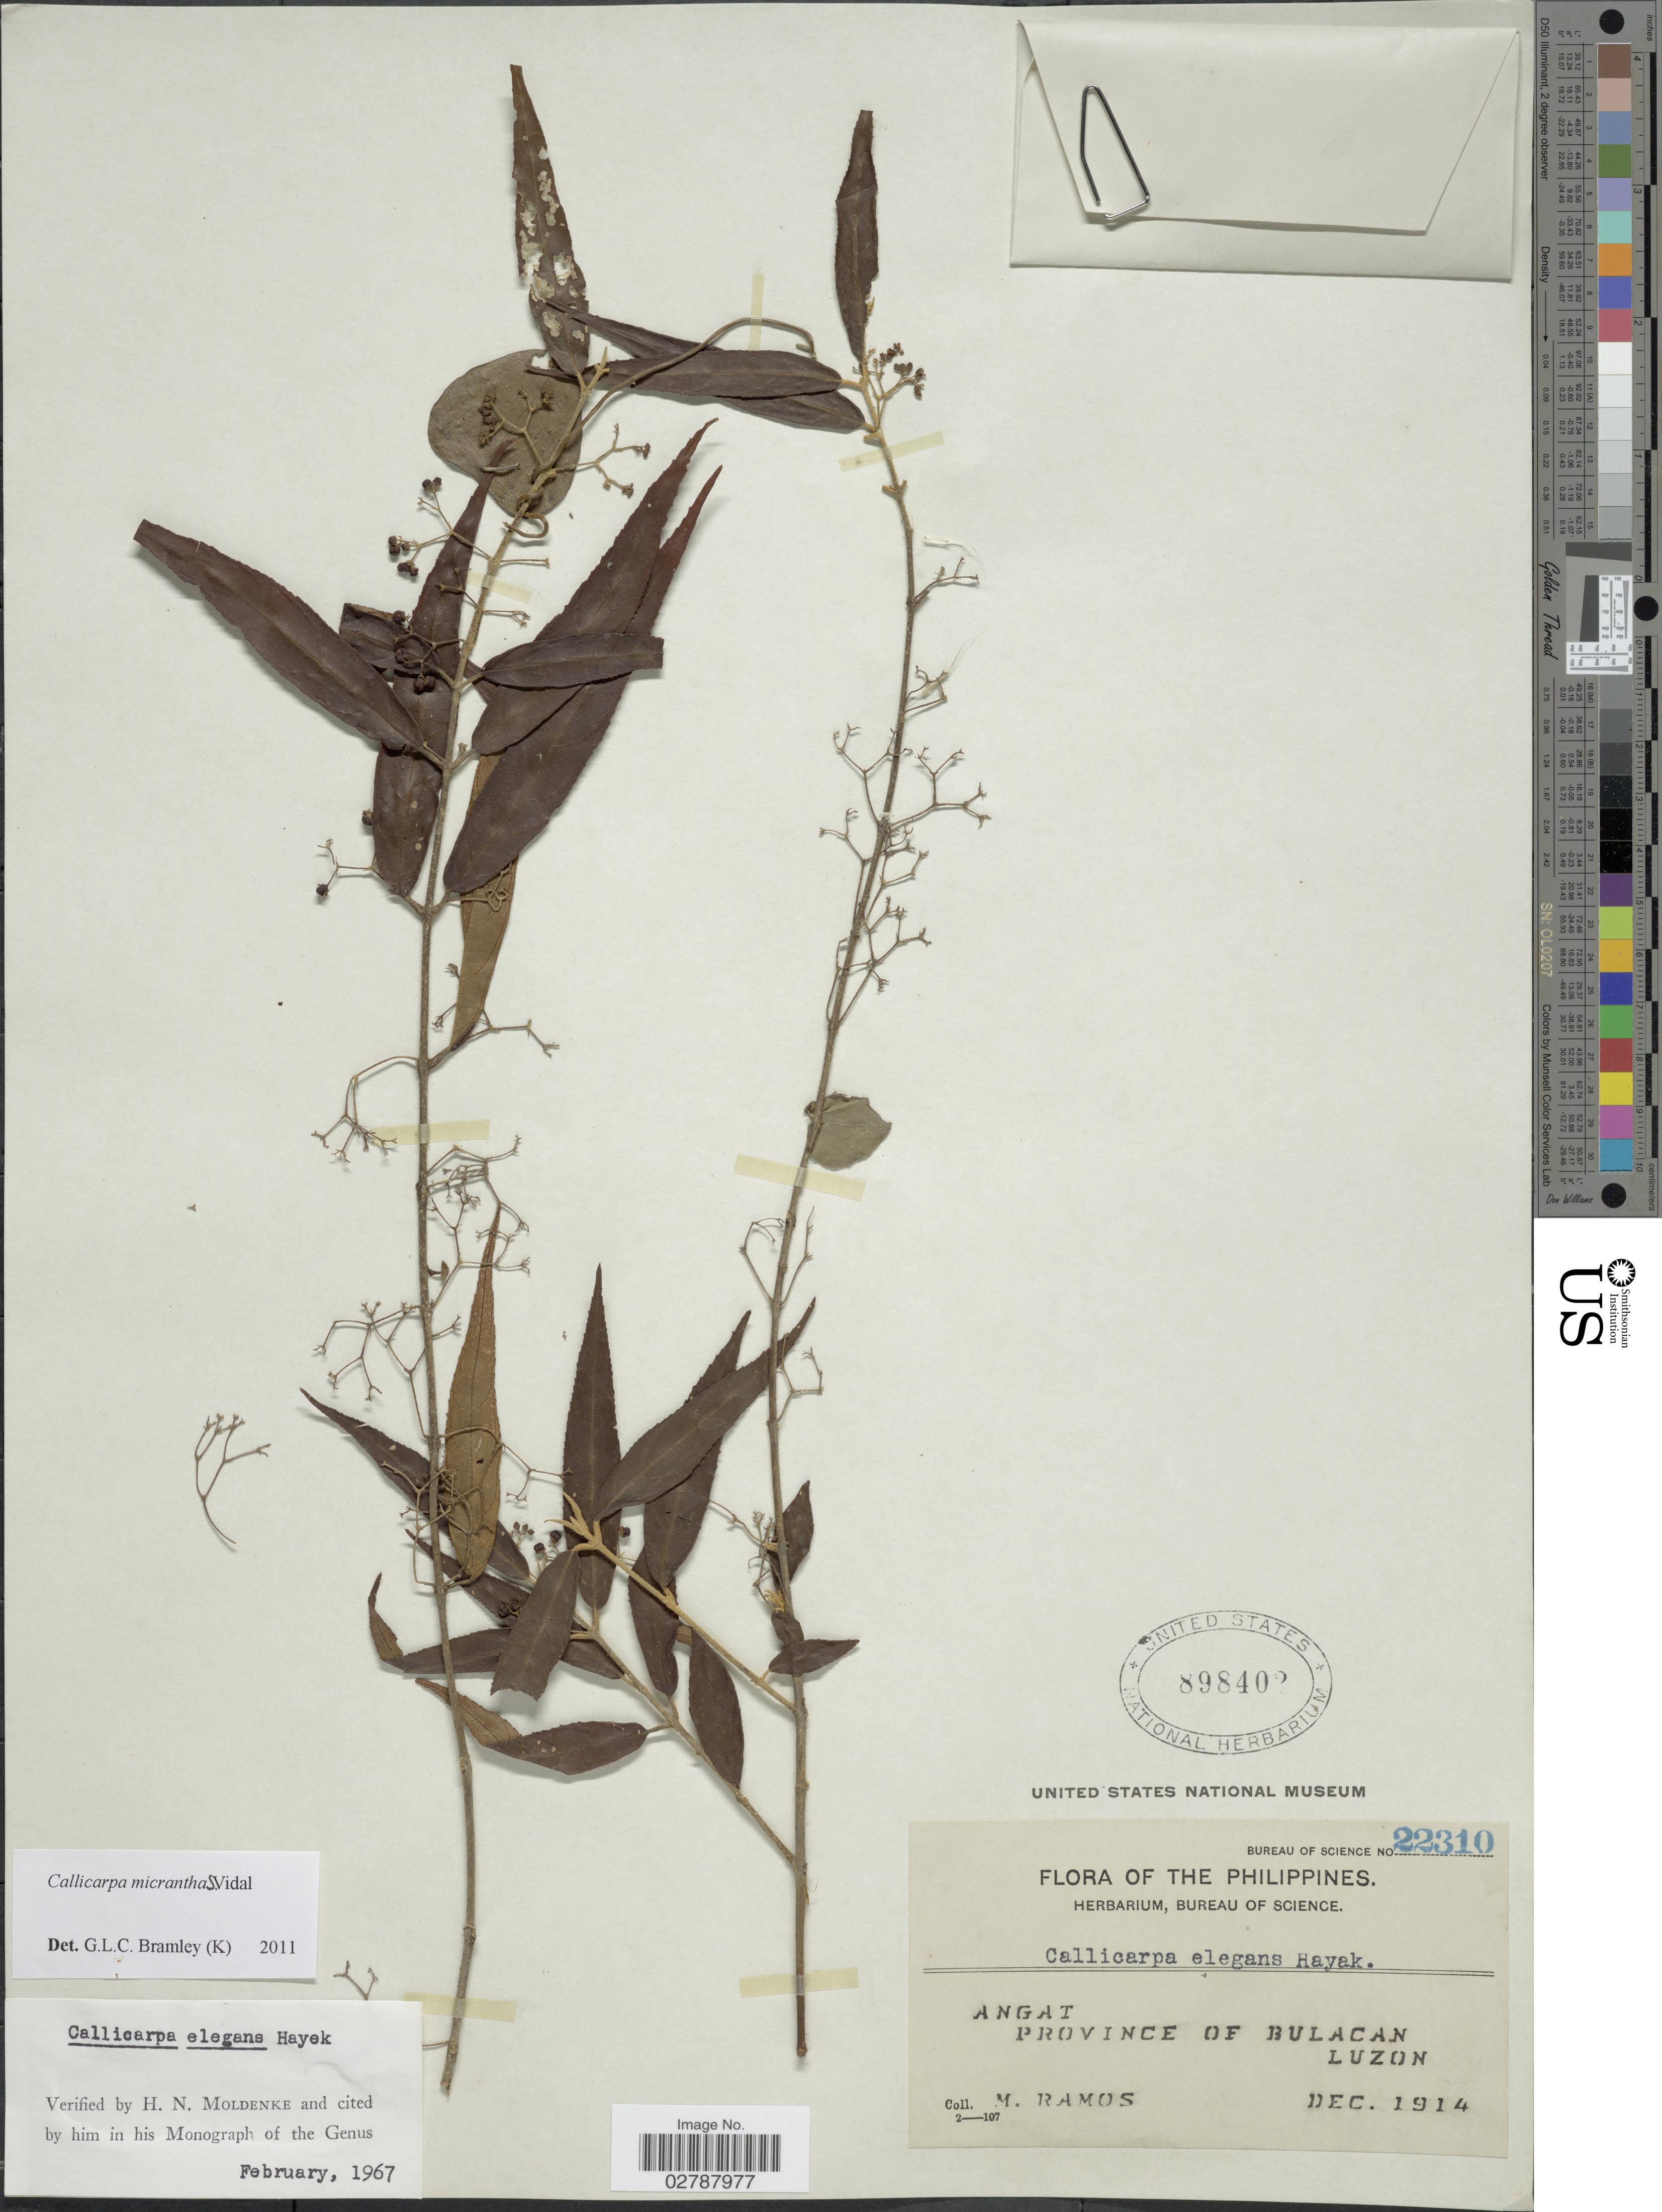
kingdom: Plantae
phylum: Tracheophyta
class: Magnoliopsida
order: Lamiales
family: Lamiaceae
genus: Callicarpa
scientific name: Callicarpa micrantha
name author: Vidal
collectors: M. Ramos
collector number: Bureau of Science22310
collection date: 1914-12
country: Philippines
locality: Angat, Province of Bulacan, Luzon.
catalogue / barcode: US 898402